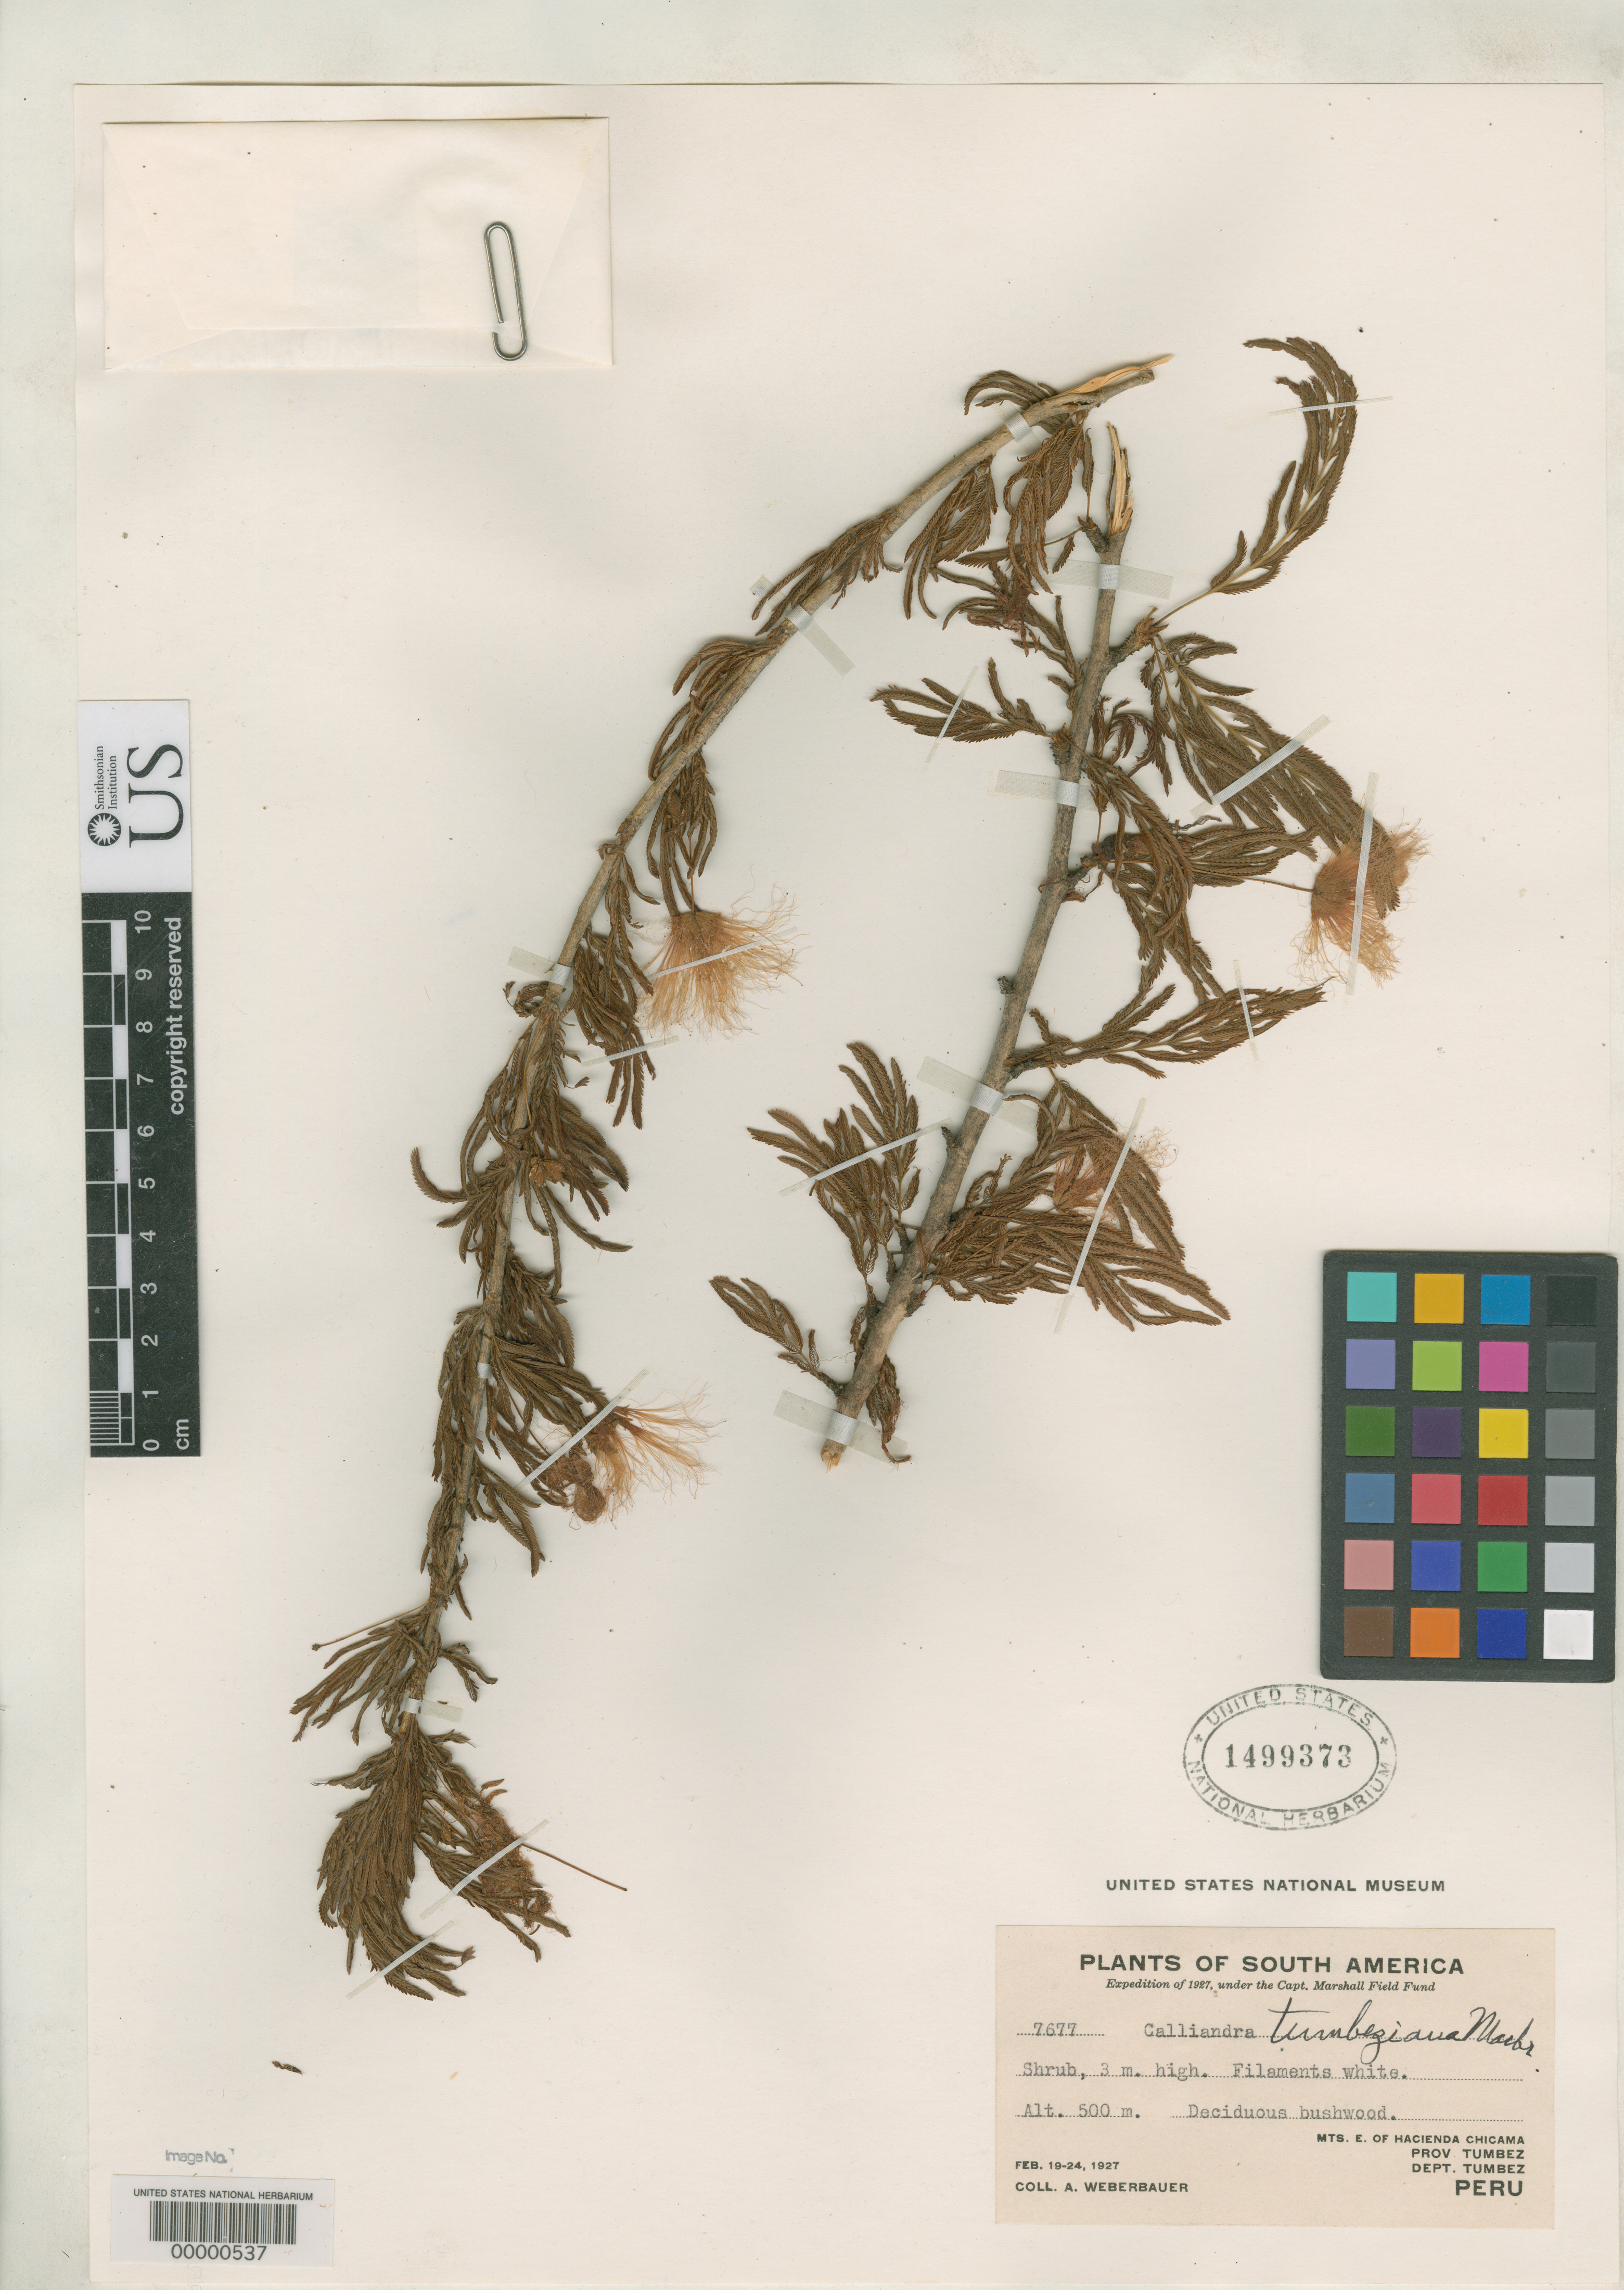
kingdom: Plantae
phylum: Tracheophyta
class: Magnoliopsida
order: Fabales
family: Fabaceae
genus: Calliandra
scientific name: Calliandra tumbeziana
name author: J.F. Macbr.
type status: Isotype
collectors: A. Weberbauer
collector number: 7677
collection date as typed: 19 Feb 1927 to 27 Feb 1927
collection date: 1927-02-19/1927-02-27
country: Peru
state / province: Tumbes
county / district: Tumbes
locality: Mountains E of Hacienda Chicama.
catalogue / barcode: US 1499373